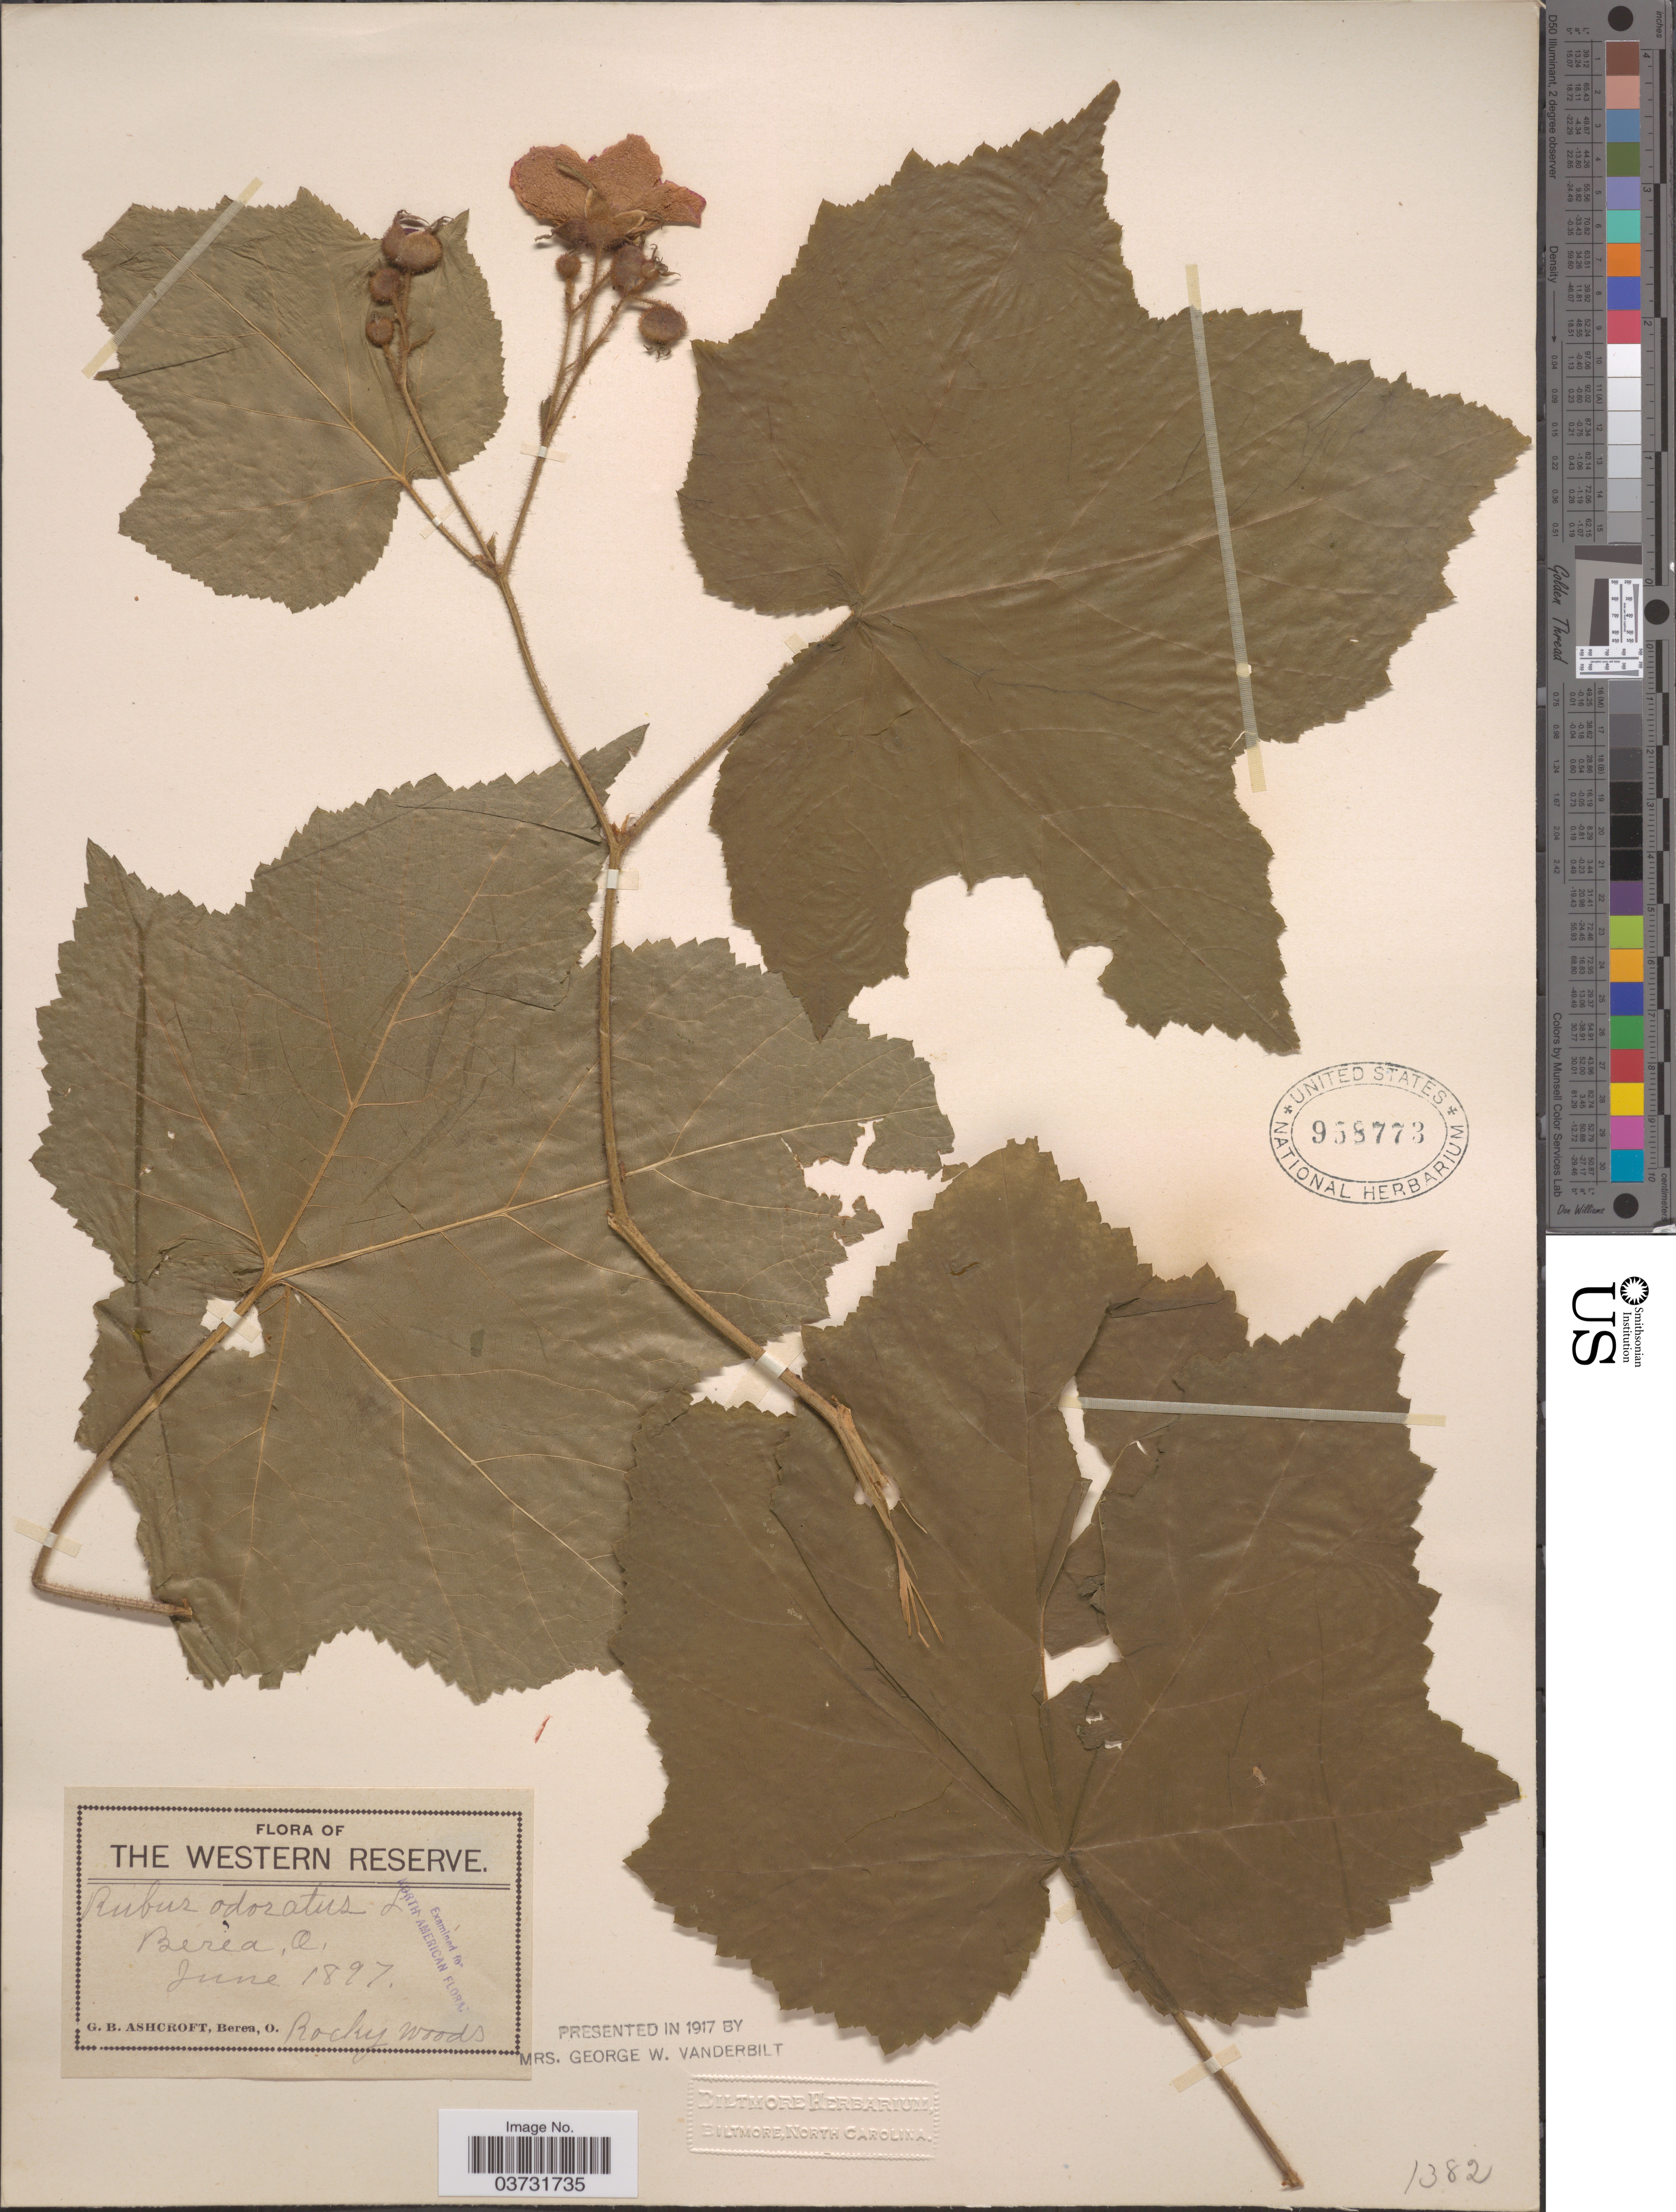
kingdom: Plantae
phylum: Tracheophyta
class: Magnoliopsida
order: Rosales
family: Rosaceae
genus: Rubus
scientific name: Rubus odoratus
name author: L.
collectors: G. Ashcroft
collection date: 1897-06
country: United States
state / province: Ohio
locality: The Western Reserve. Berea.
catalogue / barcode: US 958773